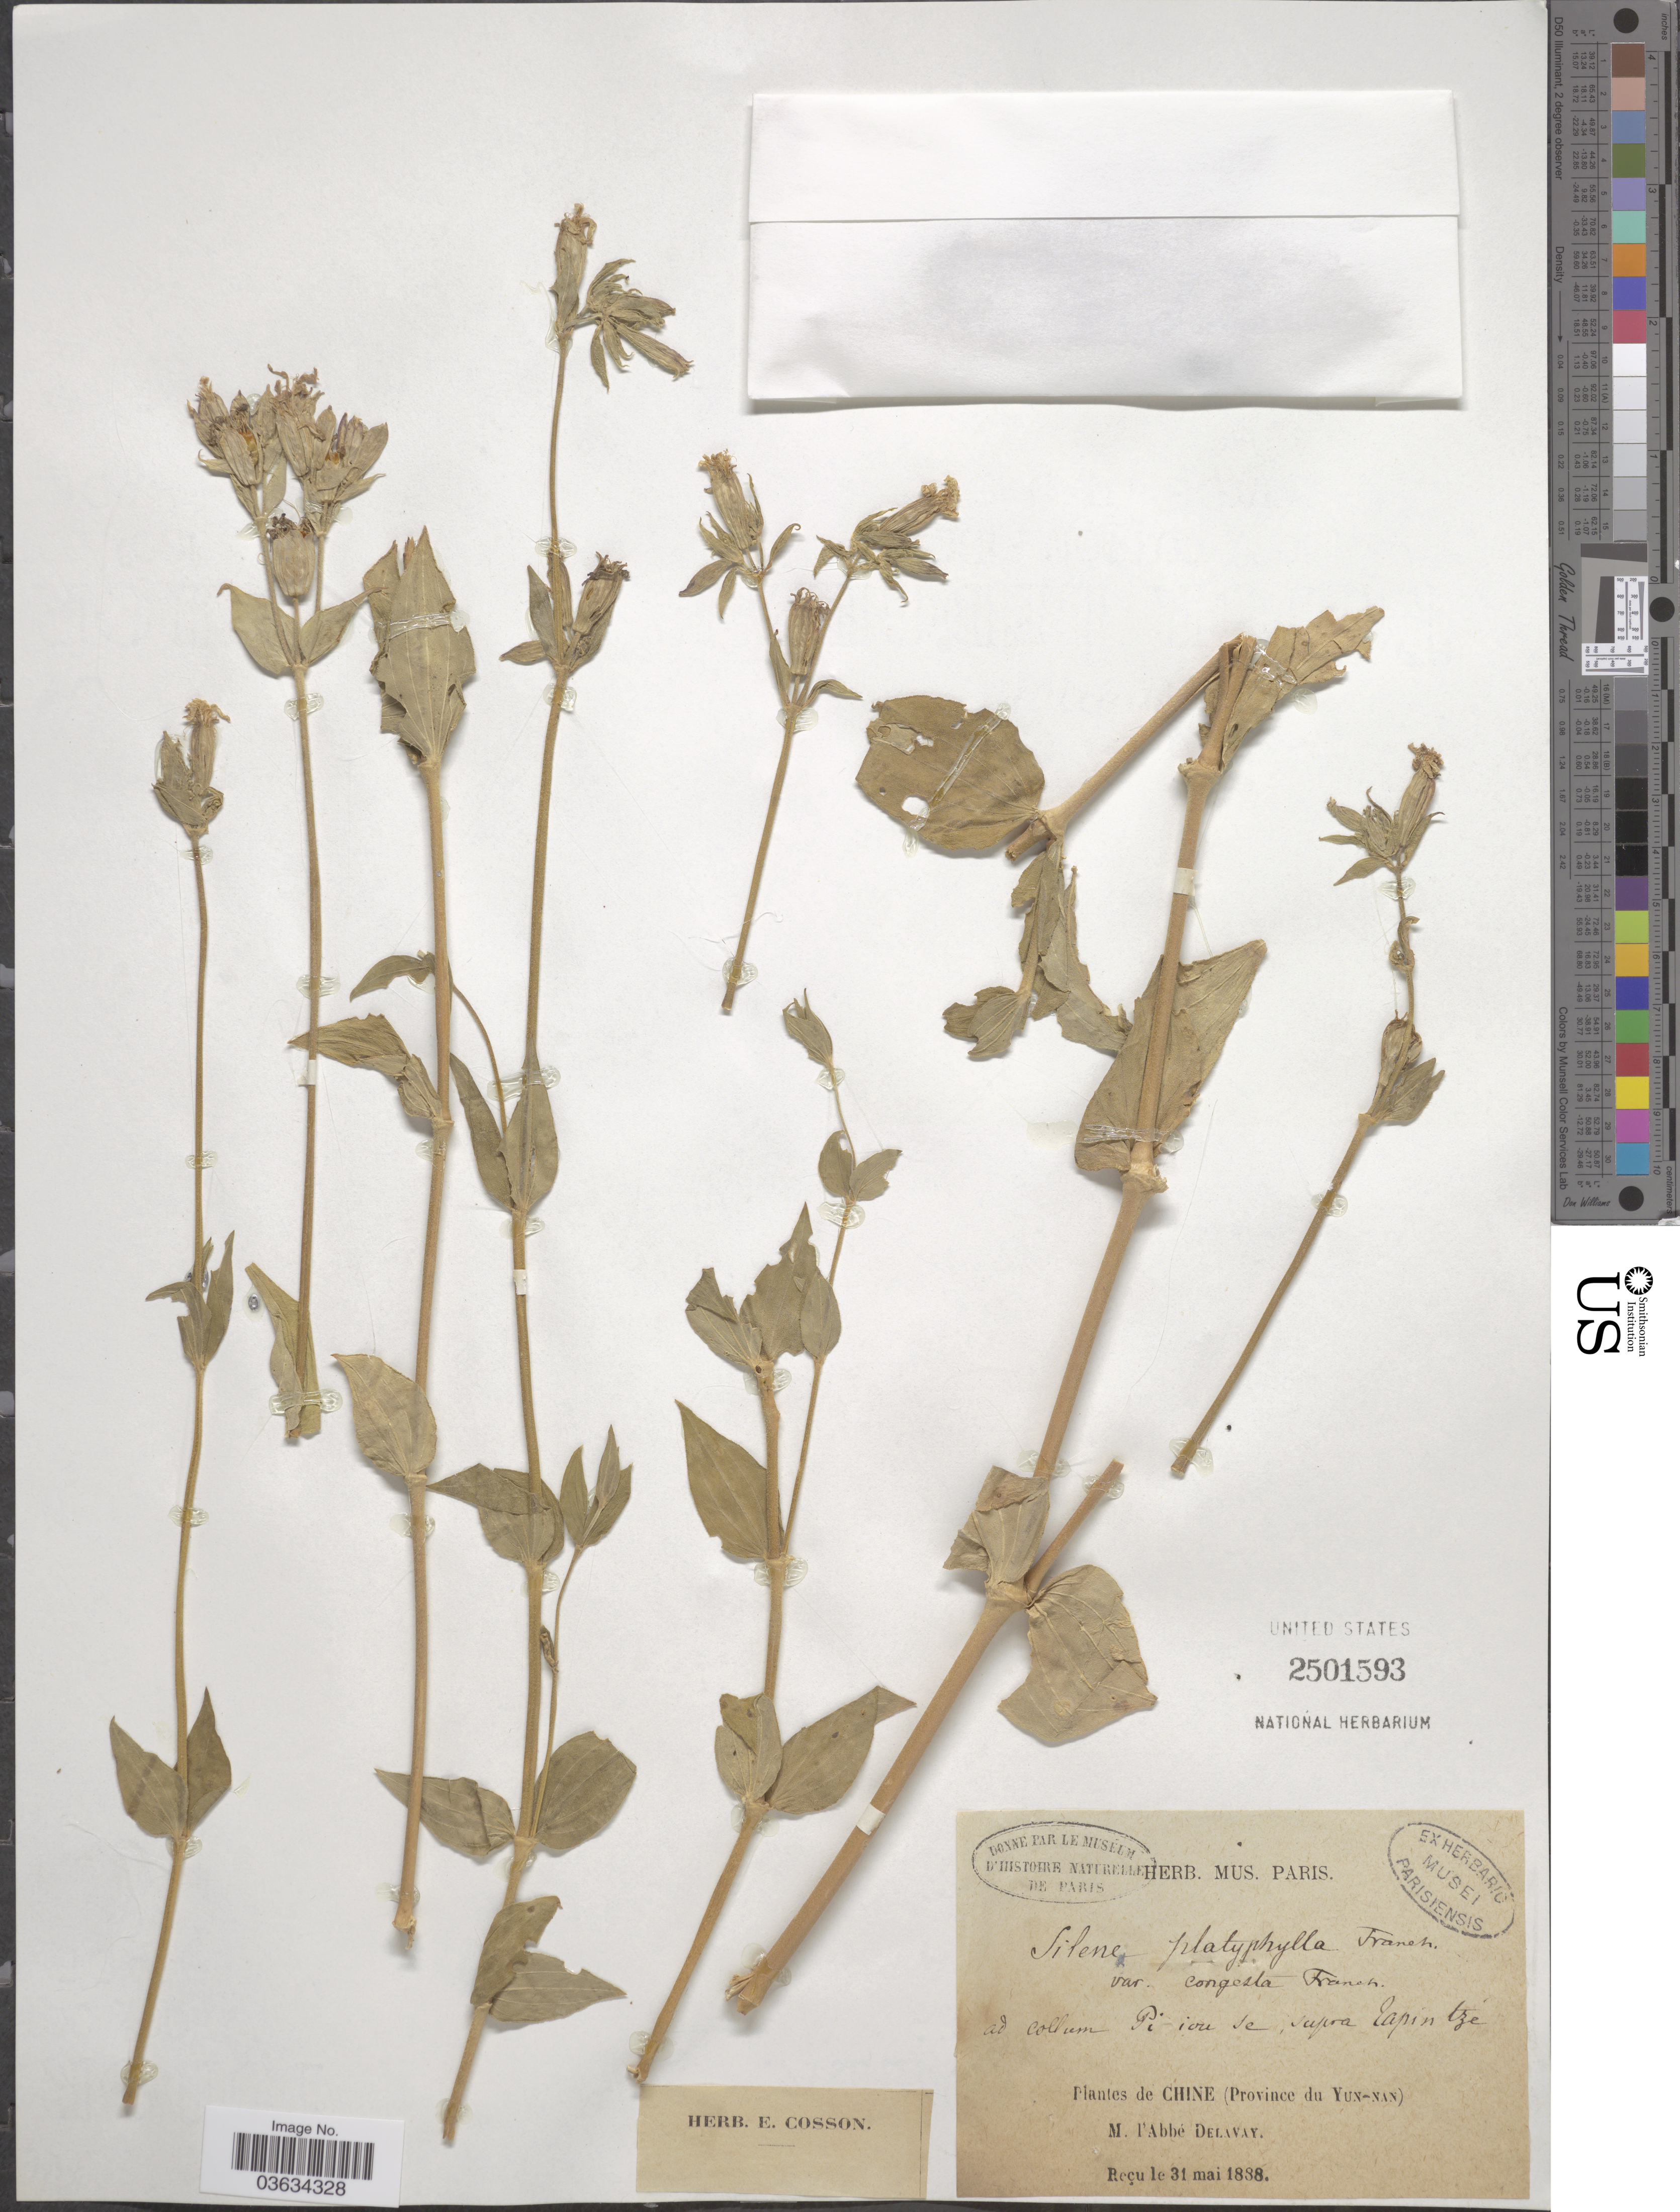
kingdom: Plantae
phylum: Tracheophyta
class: Magnoliopsida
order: Caryophyllales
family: Caryophyllaceae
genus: Silene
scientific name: Silene platyphylla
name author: Franch.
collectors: P. Delavay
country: China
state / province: Yunnan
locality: Ad collum Pi iou de, supra Tapin tze.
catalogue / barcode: US 2501593